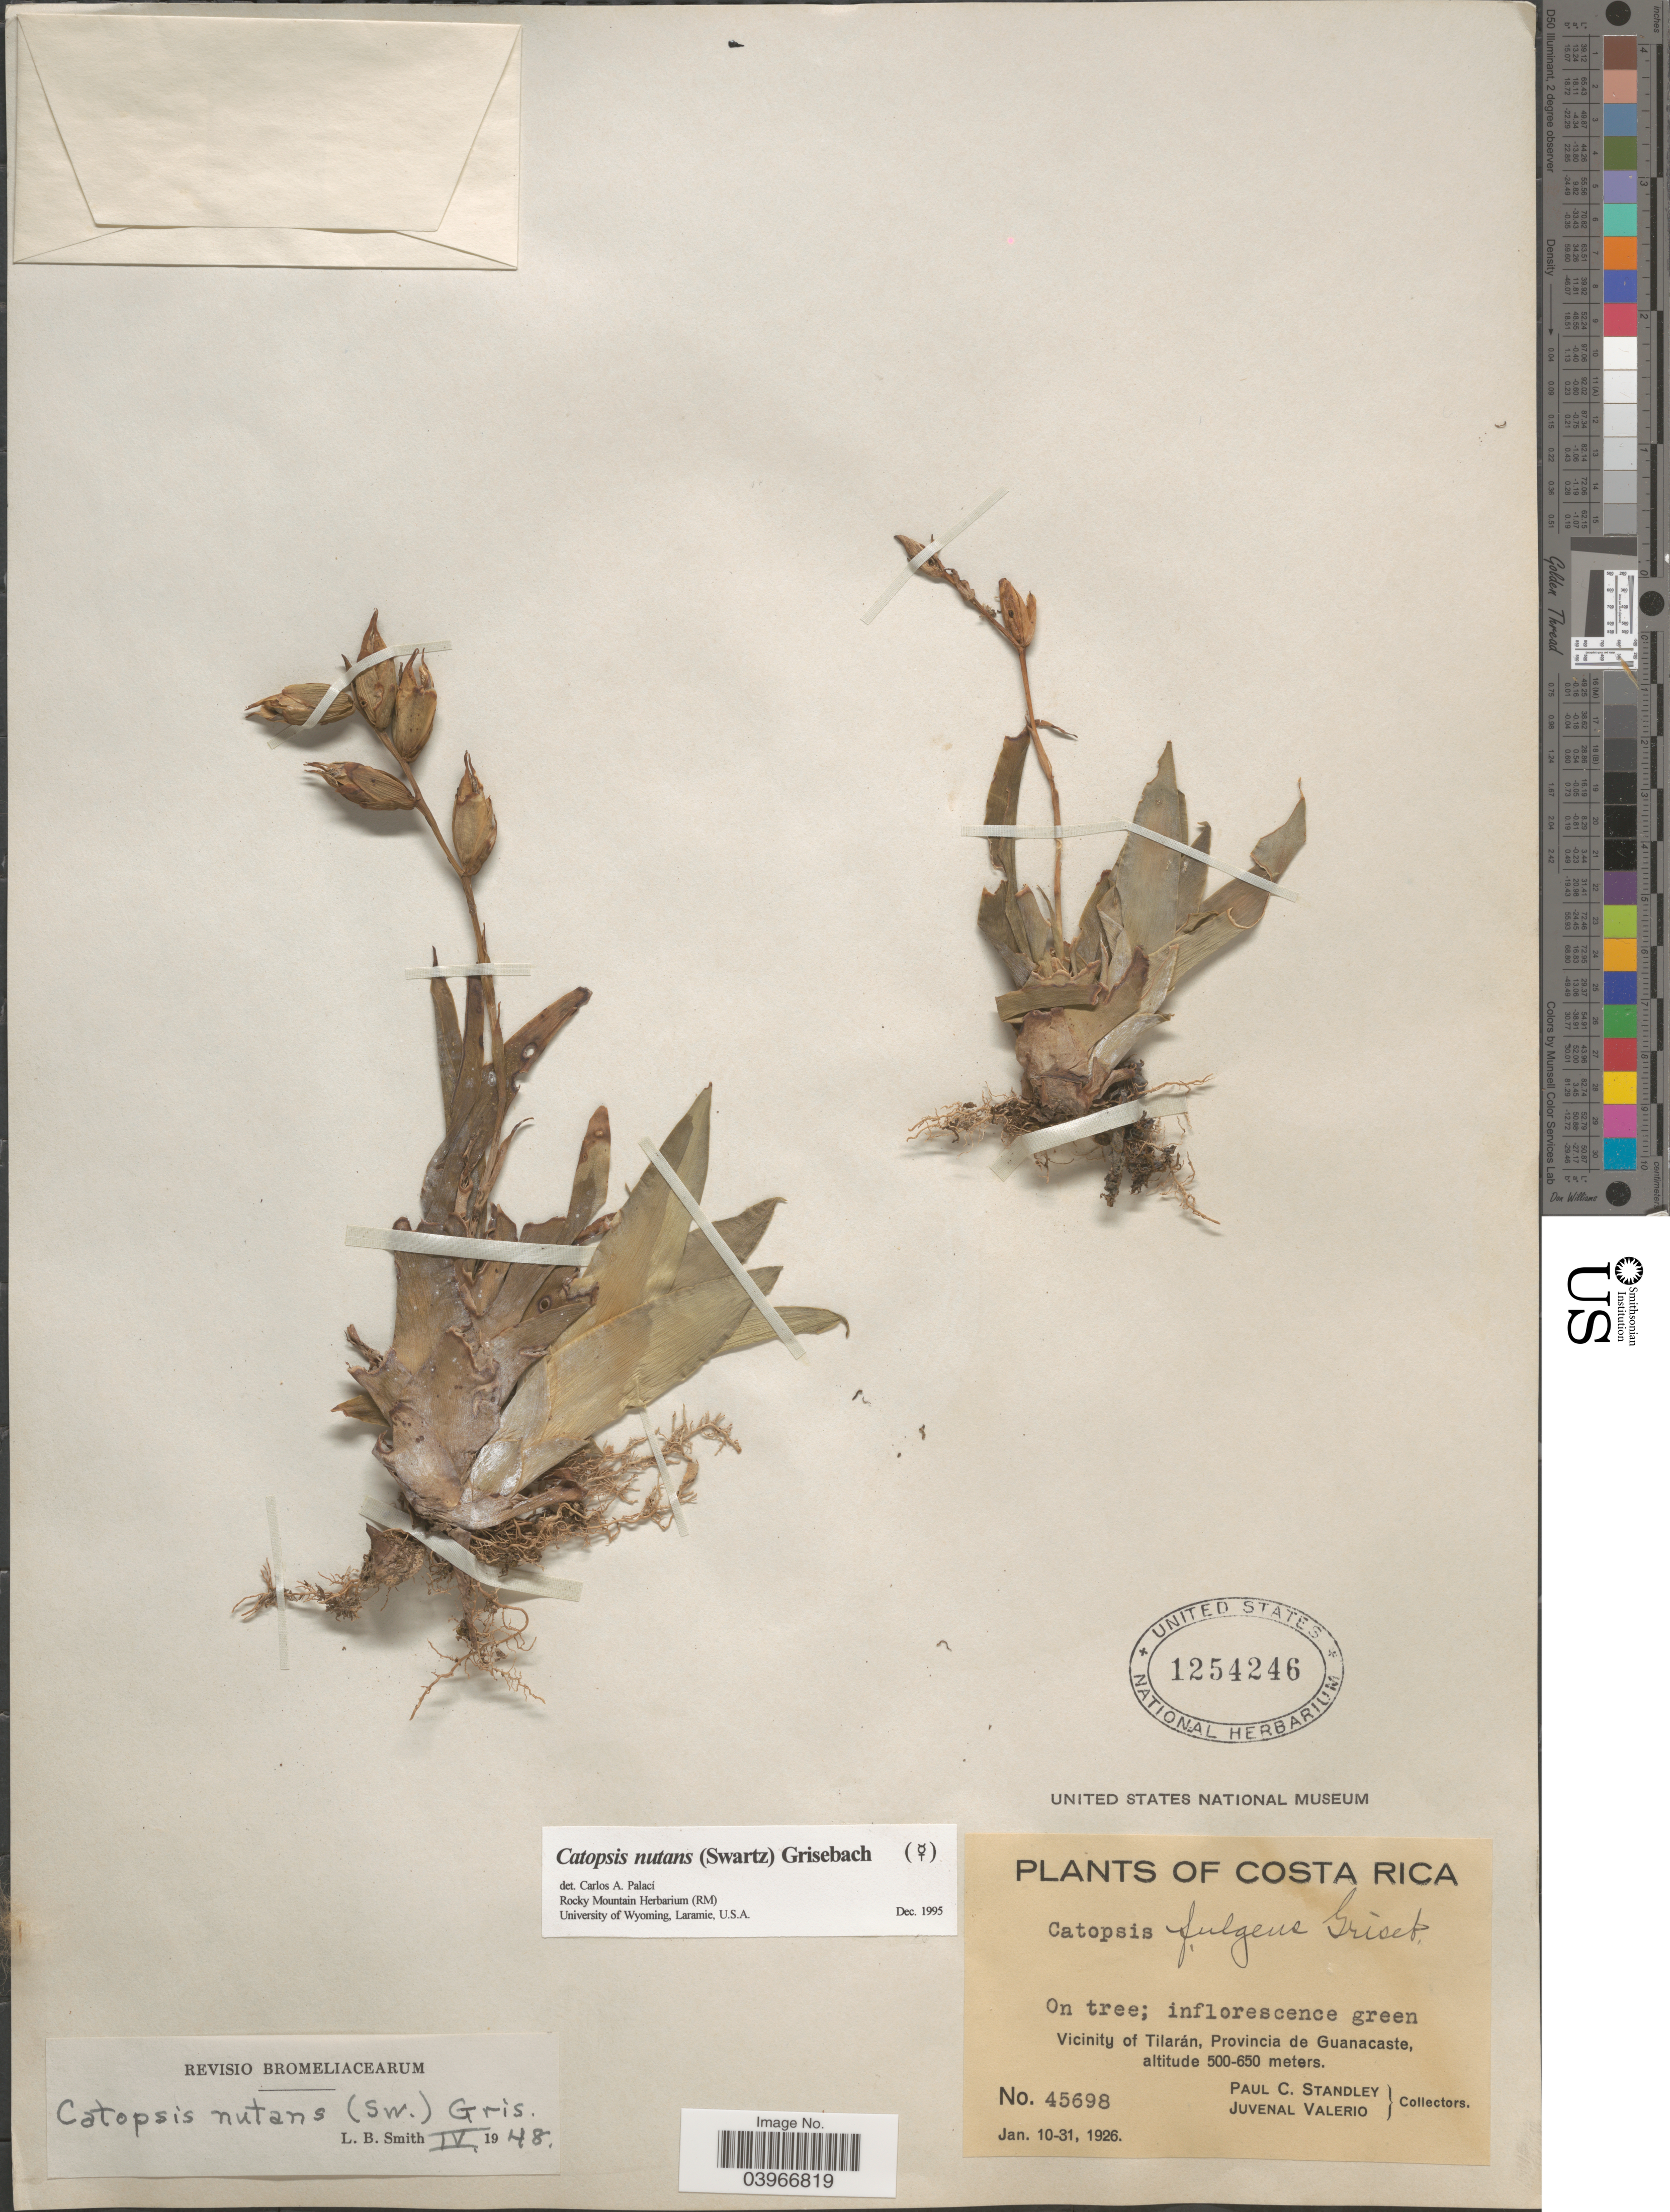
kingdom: Plantae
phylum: Tracheophyta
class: Liliopsida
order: Poales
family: Bromeliaceae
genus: Catopsis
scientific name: Catopsis nutans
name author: (Sw.) Griseb.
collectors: P. C. Standley & J. Valerio R.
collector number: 45698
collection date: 1926-01-10/1926-01-31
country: Costa Rica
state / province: Guanacaste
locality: Vicinity of Tilarán.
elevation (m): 500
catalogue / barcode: US 1254246